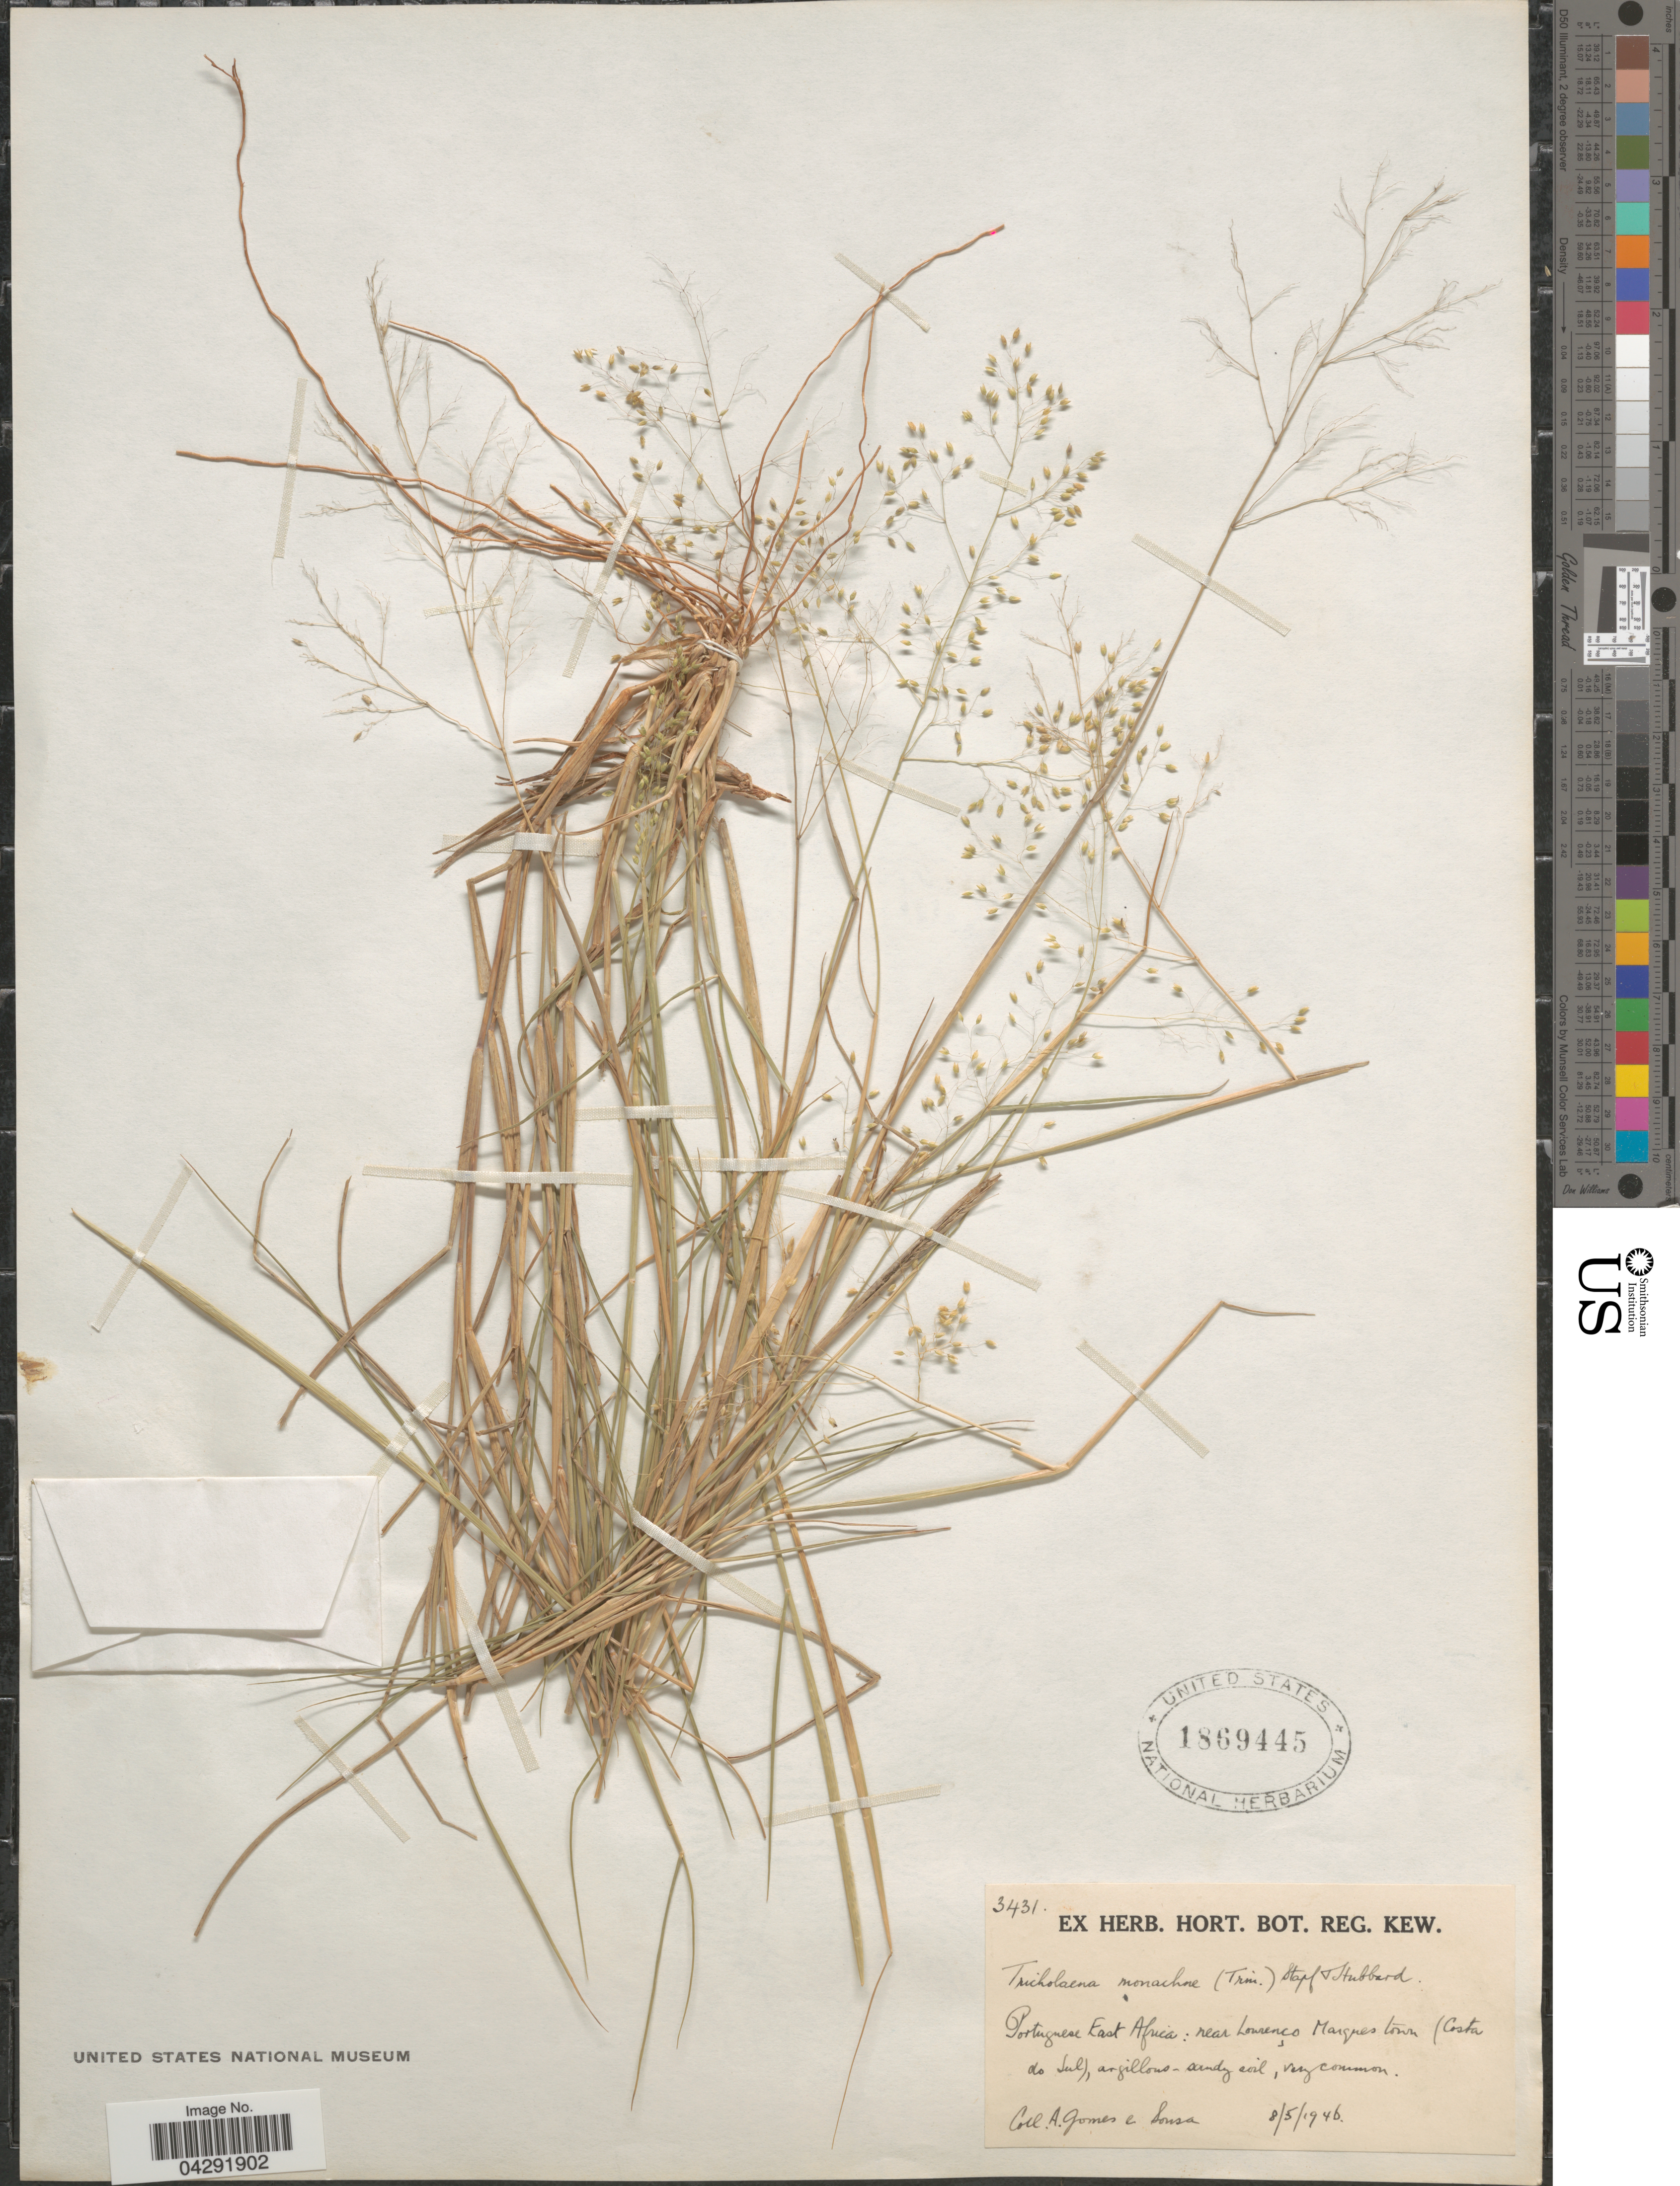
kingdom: Plantae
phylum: Tracheophyta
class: Liliopsida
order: Poales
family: Poaceae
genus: Tricholaena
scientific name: Tricholaena monachne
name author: (Trin.) Stapf & C.E. Hubb.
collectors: A. Gomes & -. Sousa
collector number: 3431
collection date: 1946-05-08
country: Mozambique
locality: Portuguese East Africa: near Lowrenço Marques town (Costa do Sul).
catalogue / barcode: US 1869445